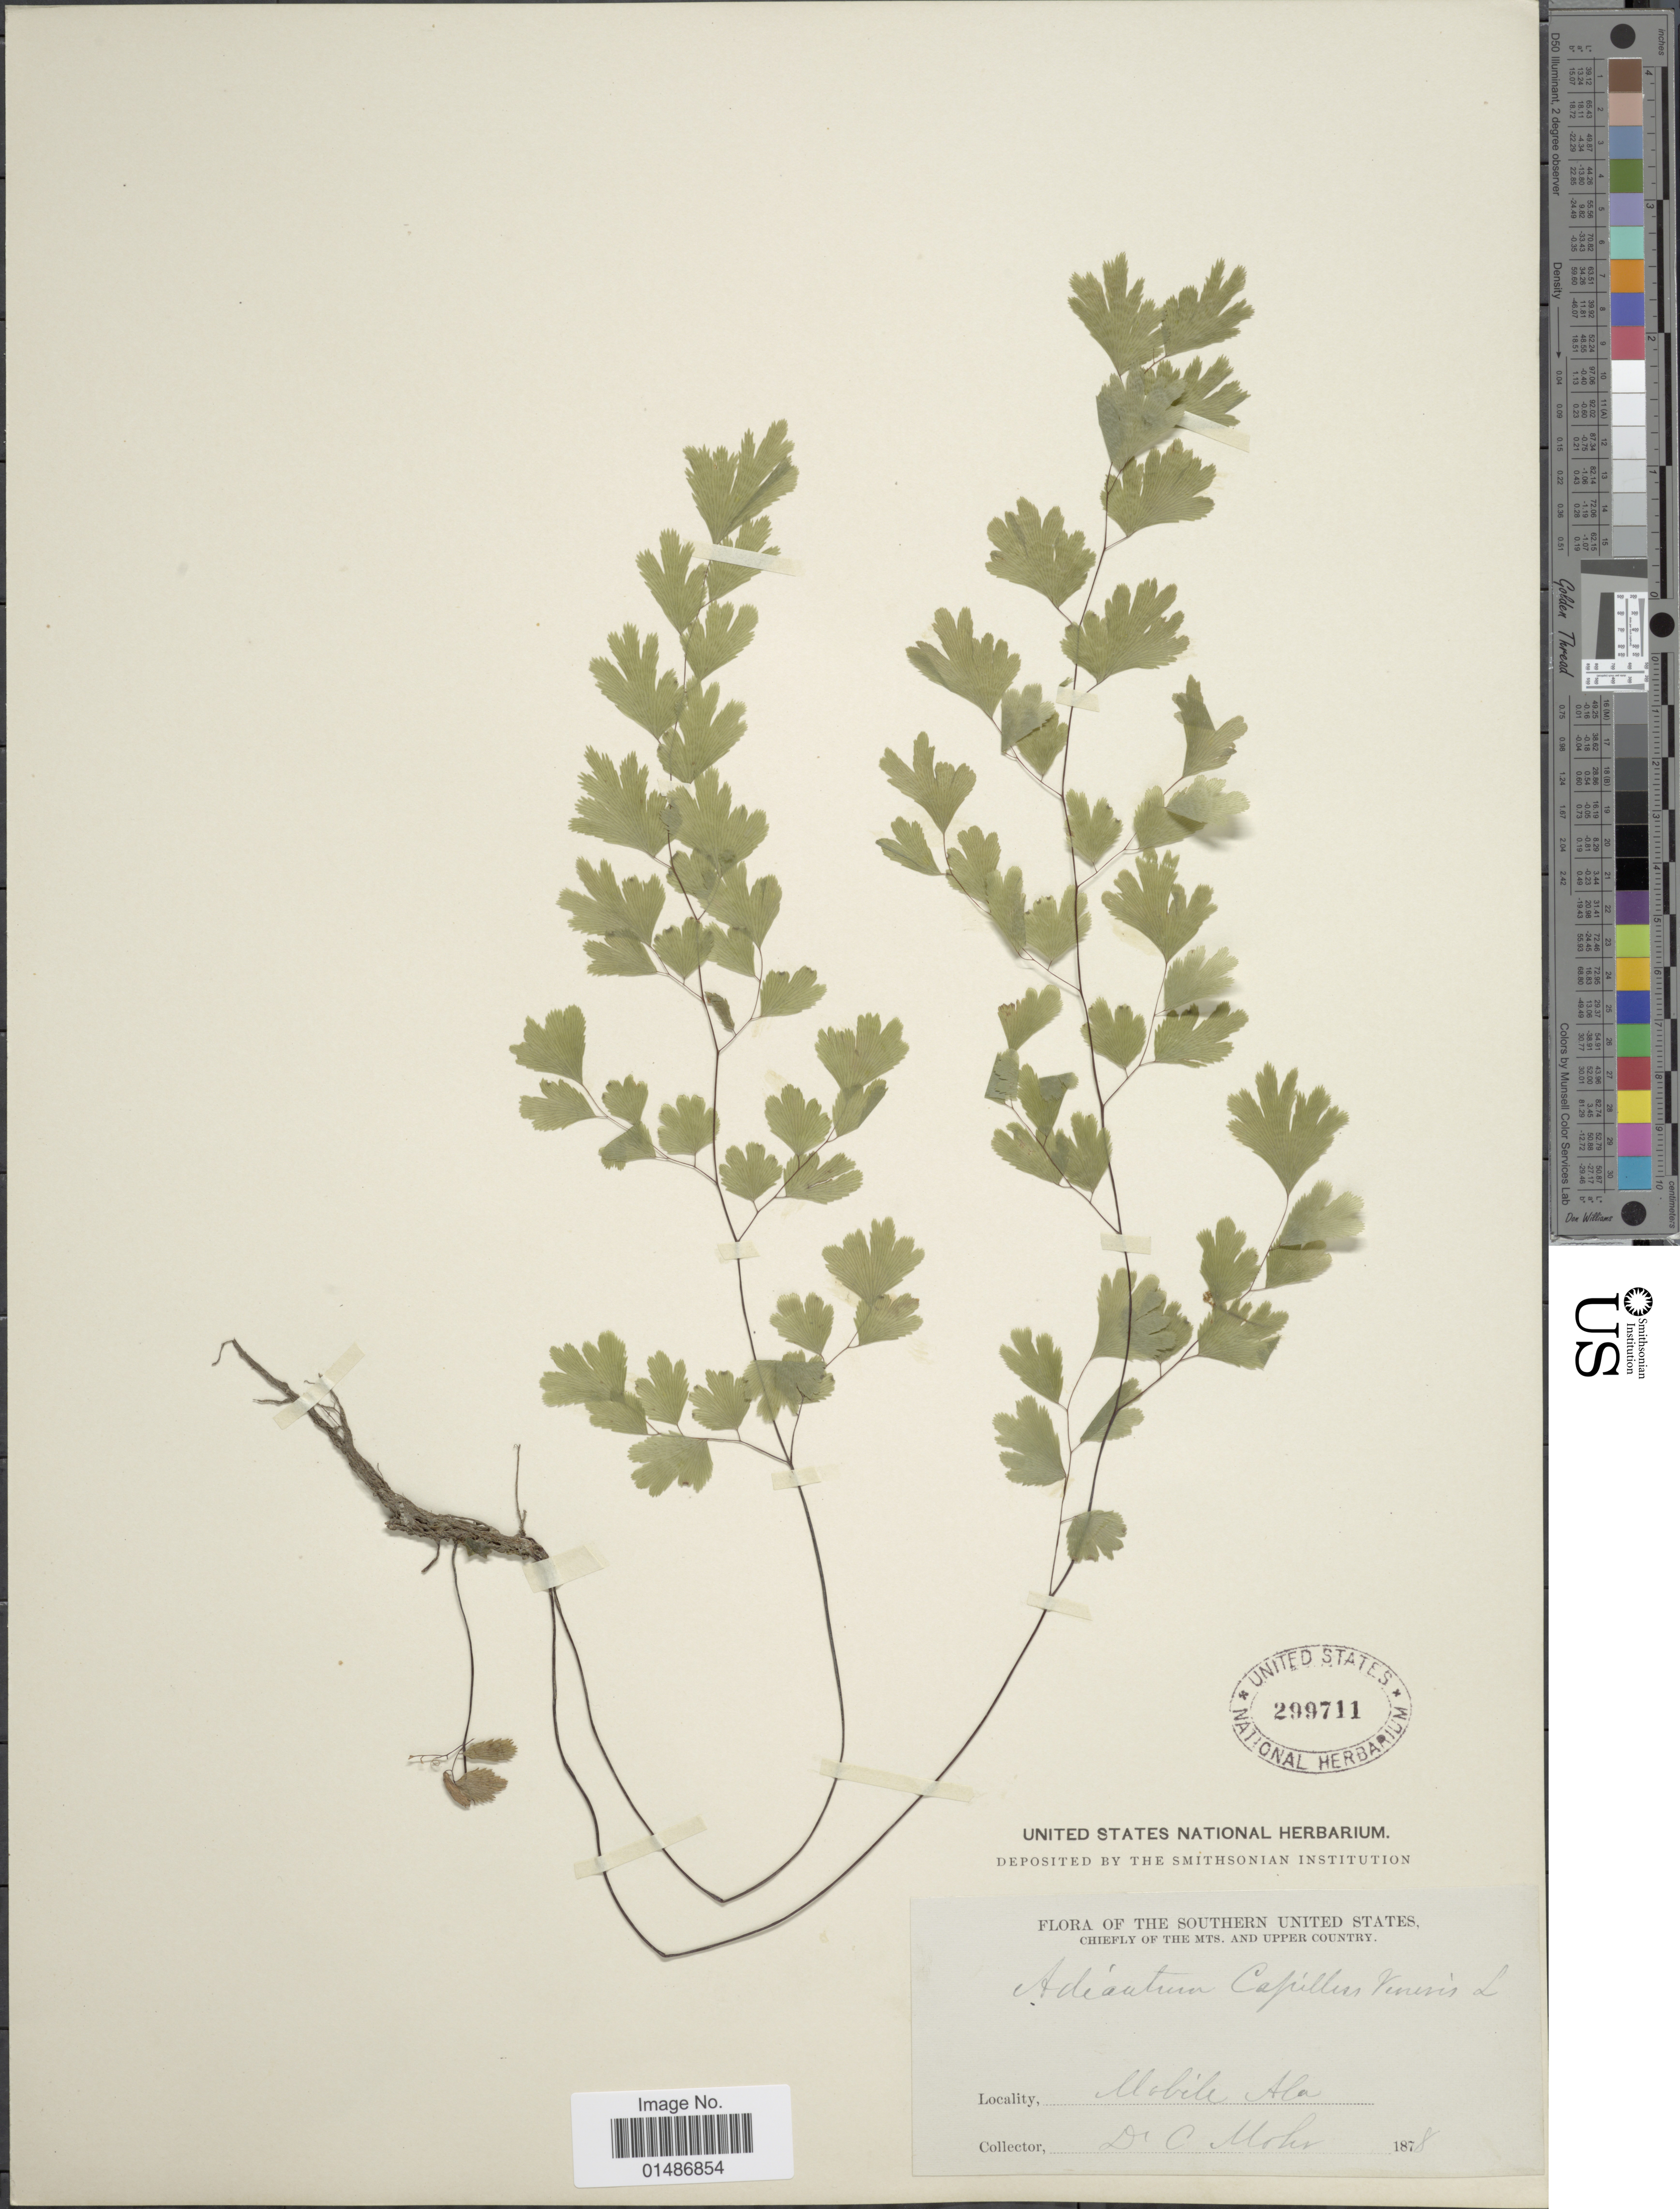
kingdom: Plantae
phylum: Tracheophyta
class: Polypodiopsida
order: Polypodiales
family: Pteridaceae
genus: Adiantum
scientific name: Adiantum capillus-veneris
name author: L.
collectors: D. C. Mohr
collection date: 1878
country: United States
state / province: Alabama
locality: The Southern United States. Chiefly of the Mts. and Upper Country. Mobile.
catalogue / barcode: US 299711